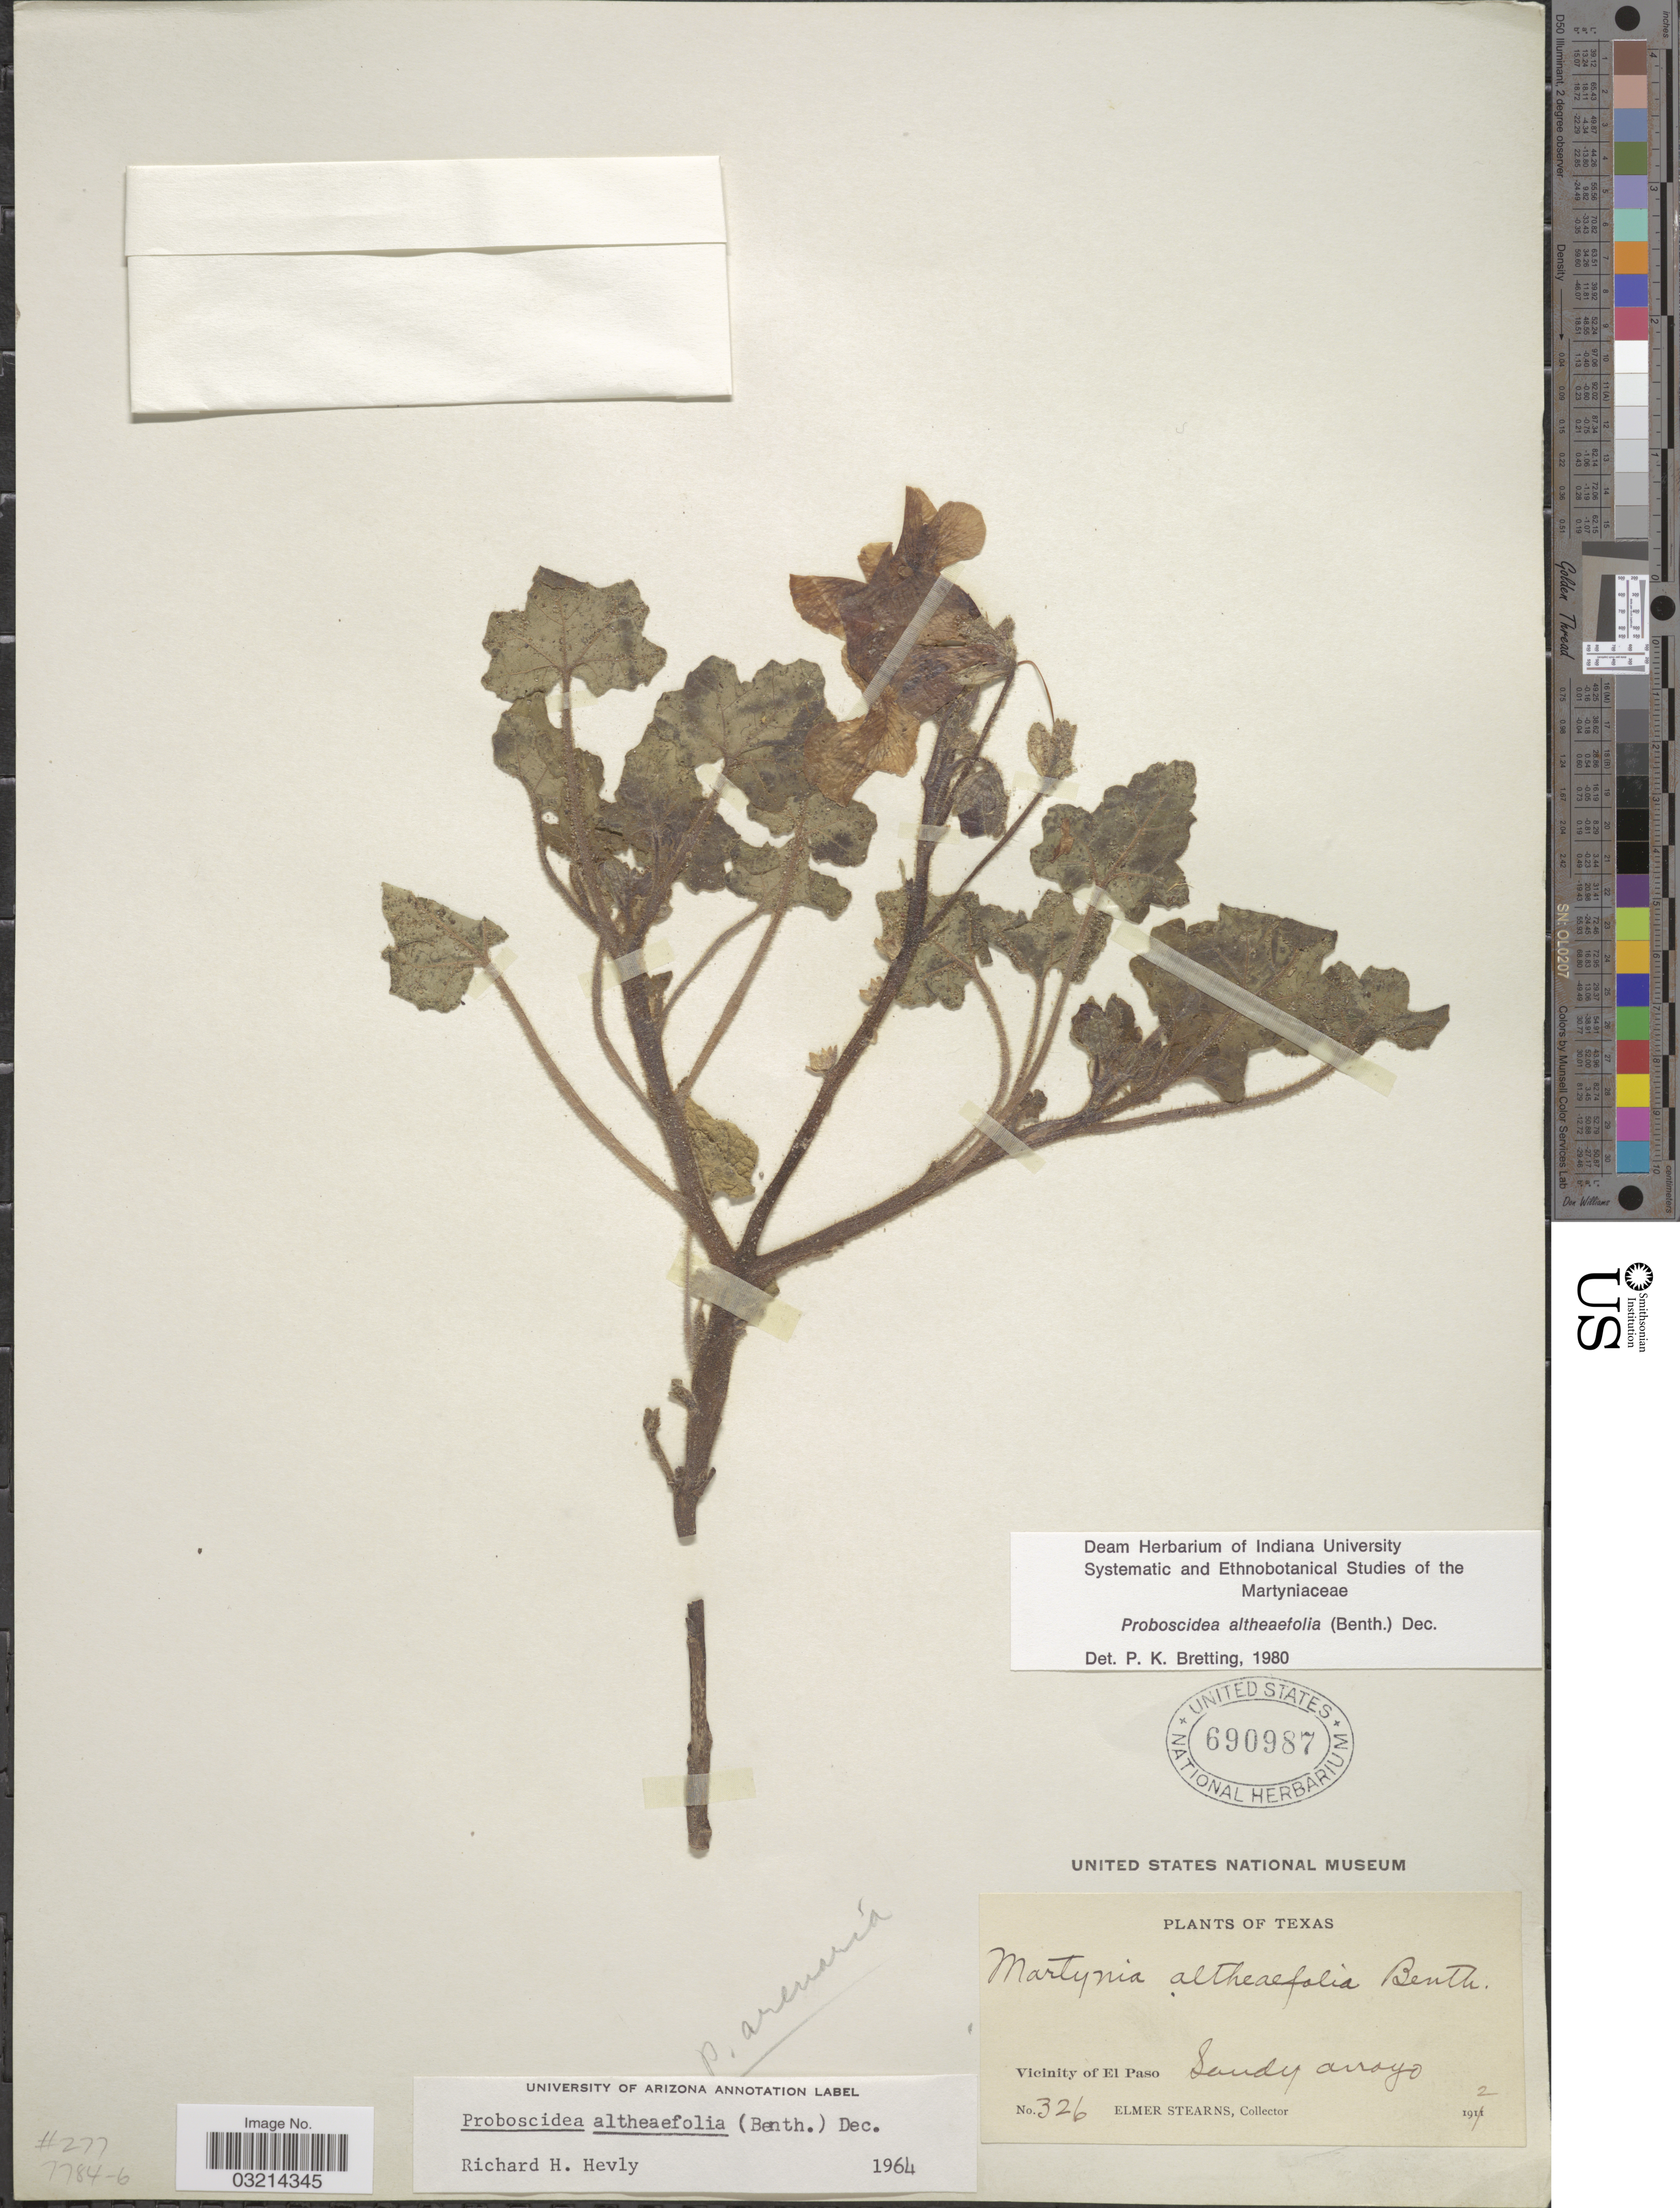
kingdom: Plantae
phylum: Tracheophyta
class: Magnoliopsida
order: Lamiales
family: Martyniaceae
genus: Proboscidea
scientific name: Proboscidea althaeifolia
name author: (Benth.) Decne.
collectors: E. Stearns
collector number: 326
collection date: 1912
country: United States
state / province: Texas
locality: Vicinity of El Paso, Sandy arroyo.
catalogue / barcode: US 690987